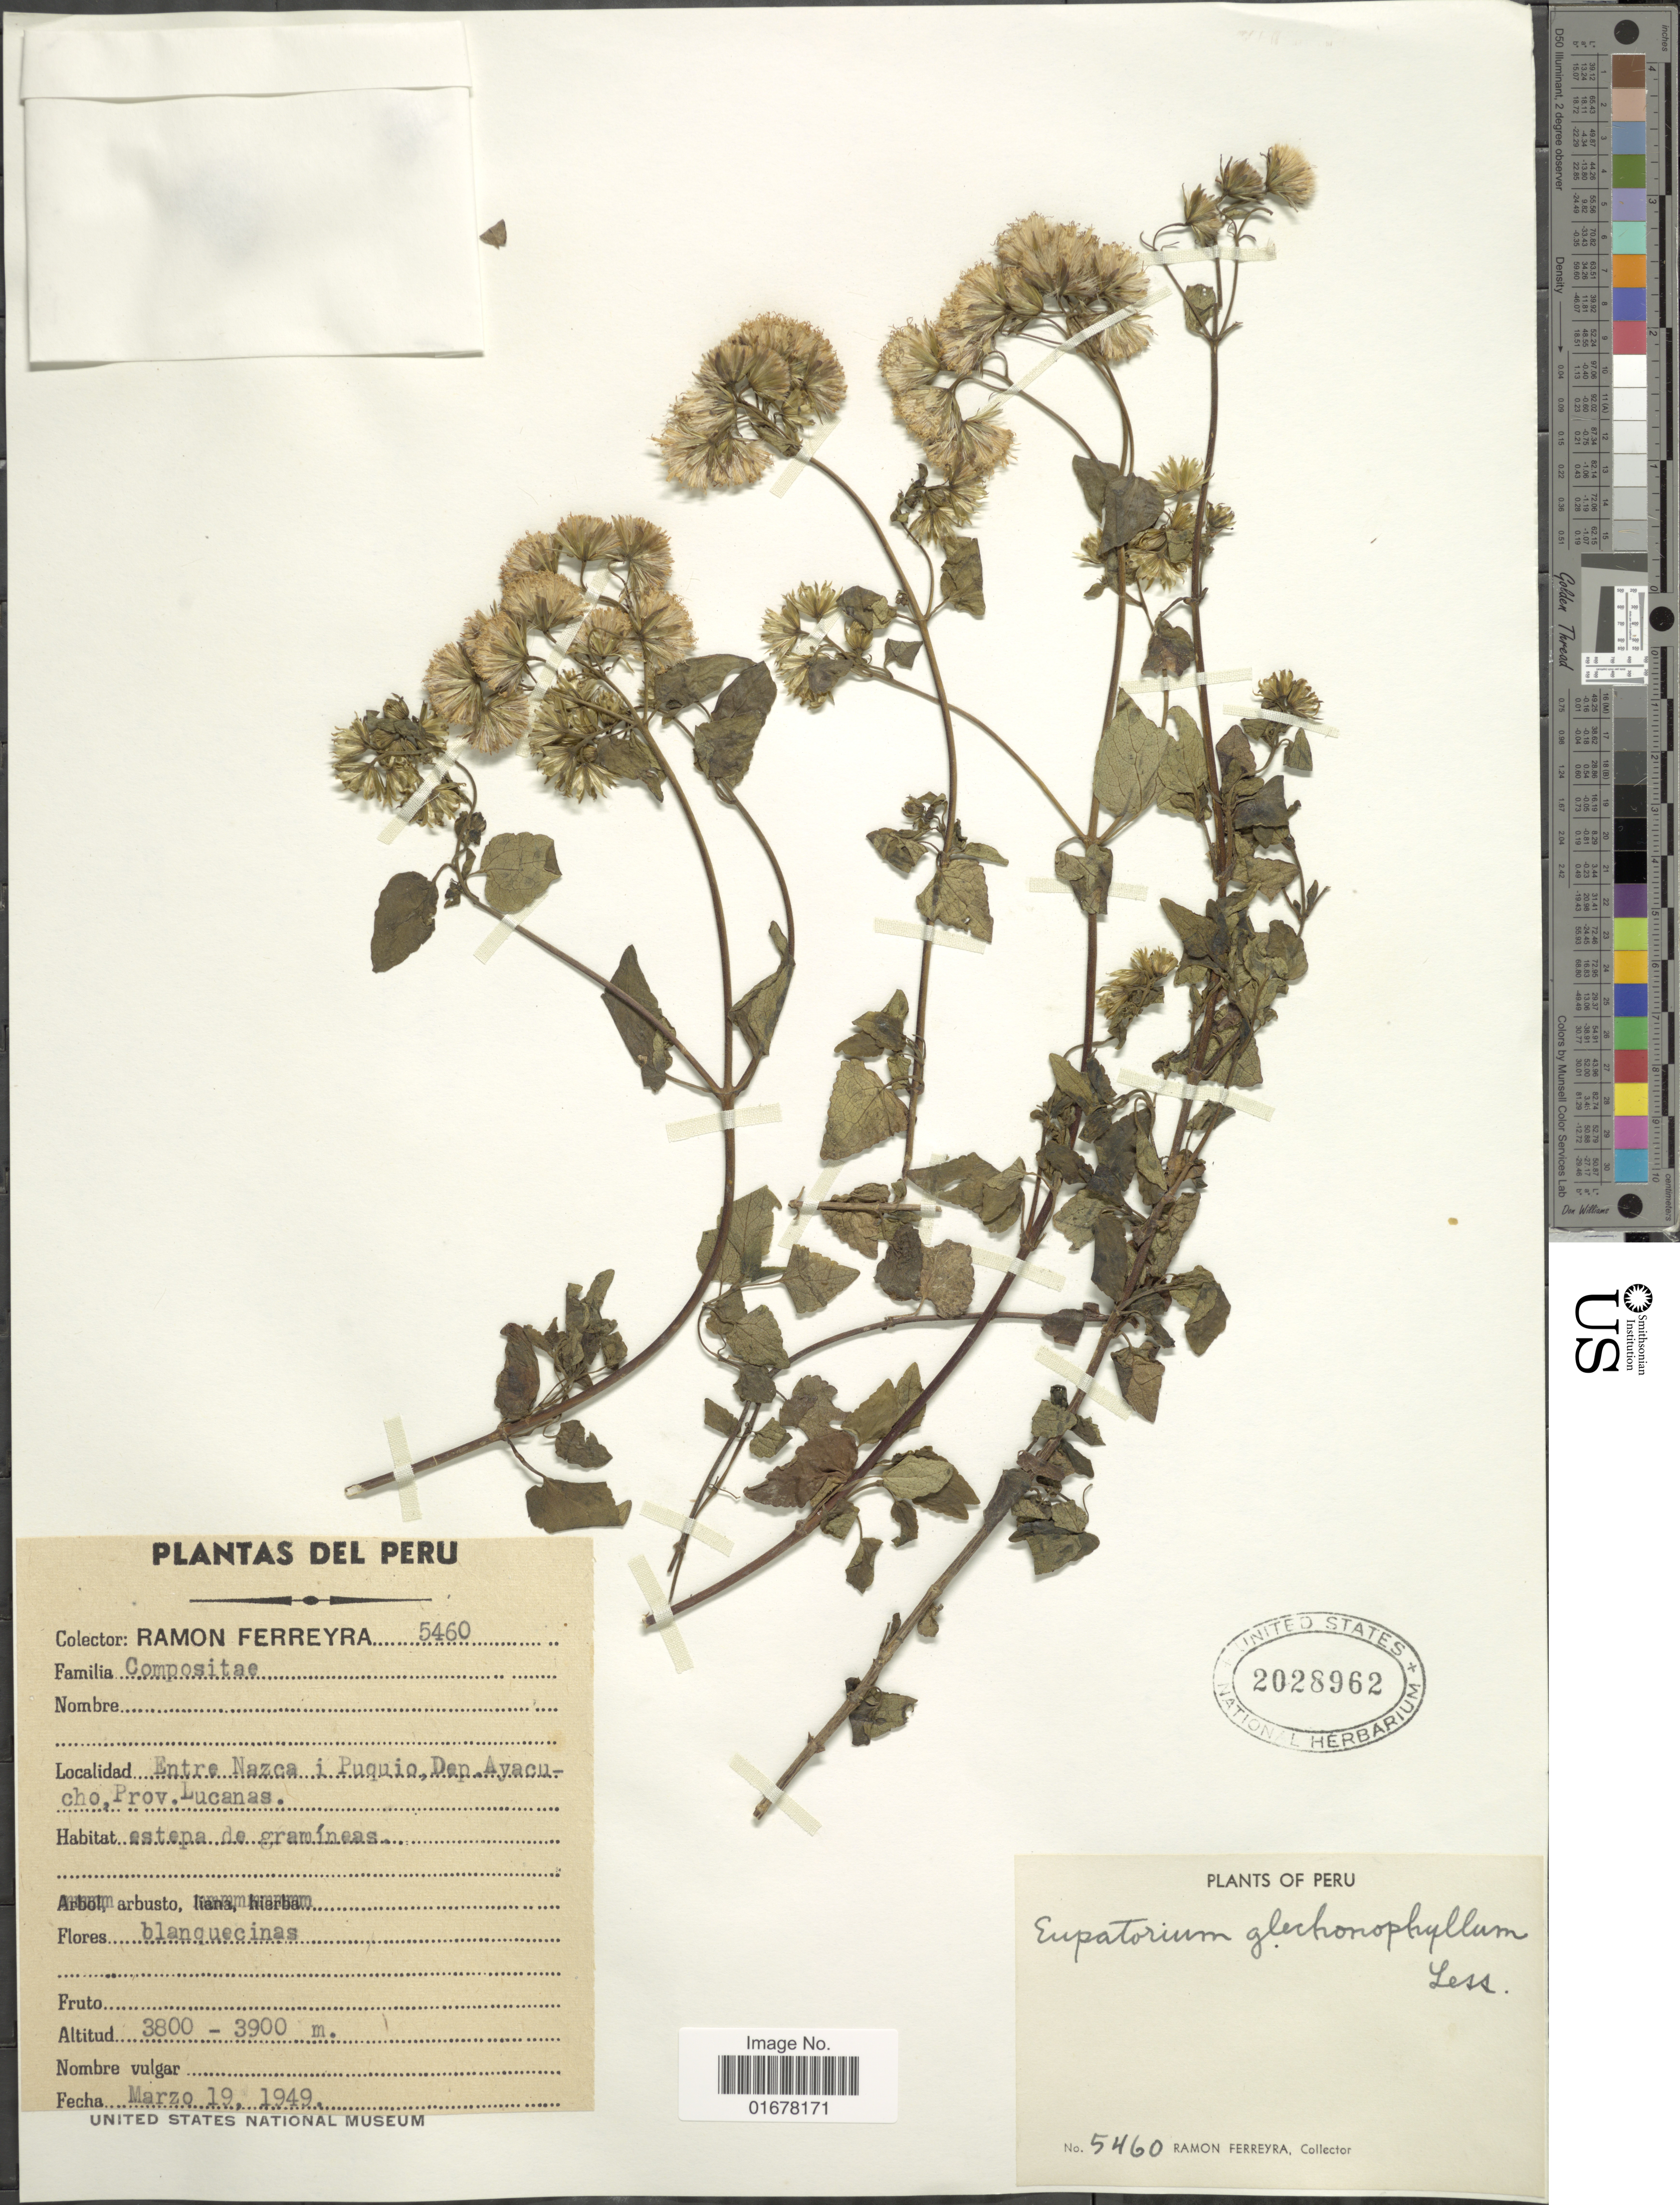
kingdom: Plantae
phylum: Tracheophyta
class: Magnoliopsida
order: Asterales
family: Asteraceae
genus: Ageratina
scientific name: Ageratina azangaroensis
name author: (Sch. Bip. ex Wedd.) R.M. King & H. Rob.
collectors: R. A. Ferreyra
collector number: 5460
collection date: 1949-03-19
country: Peru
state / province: Ayacucho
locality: Entre Nazca i Paquio, Dep. Ayacucha, Prov. Lucanas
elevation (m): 3800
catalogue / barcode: US 2028962